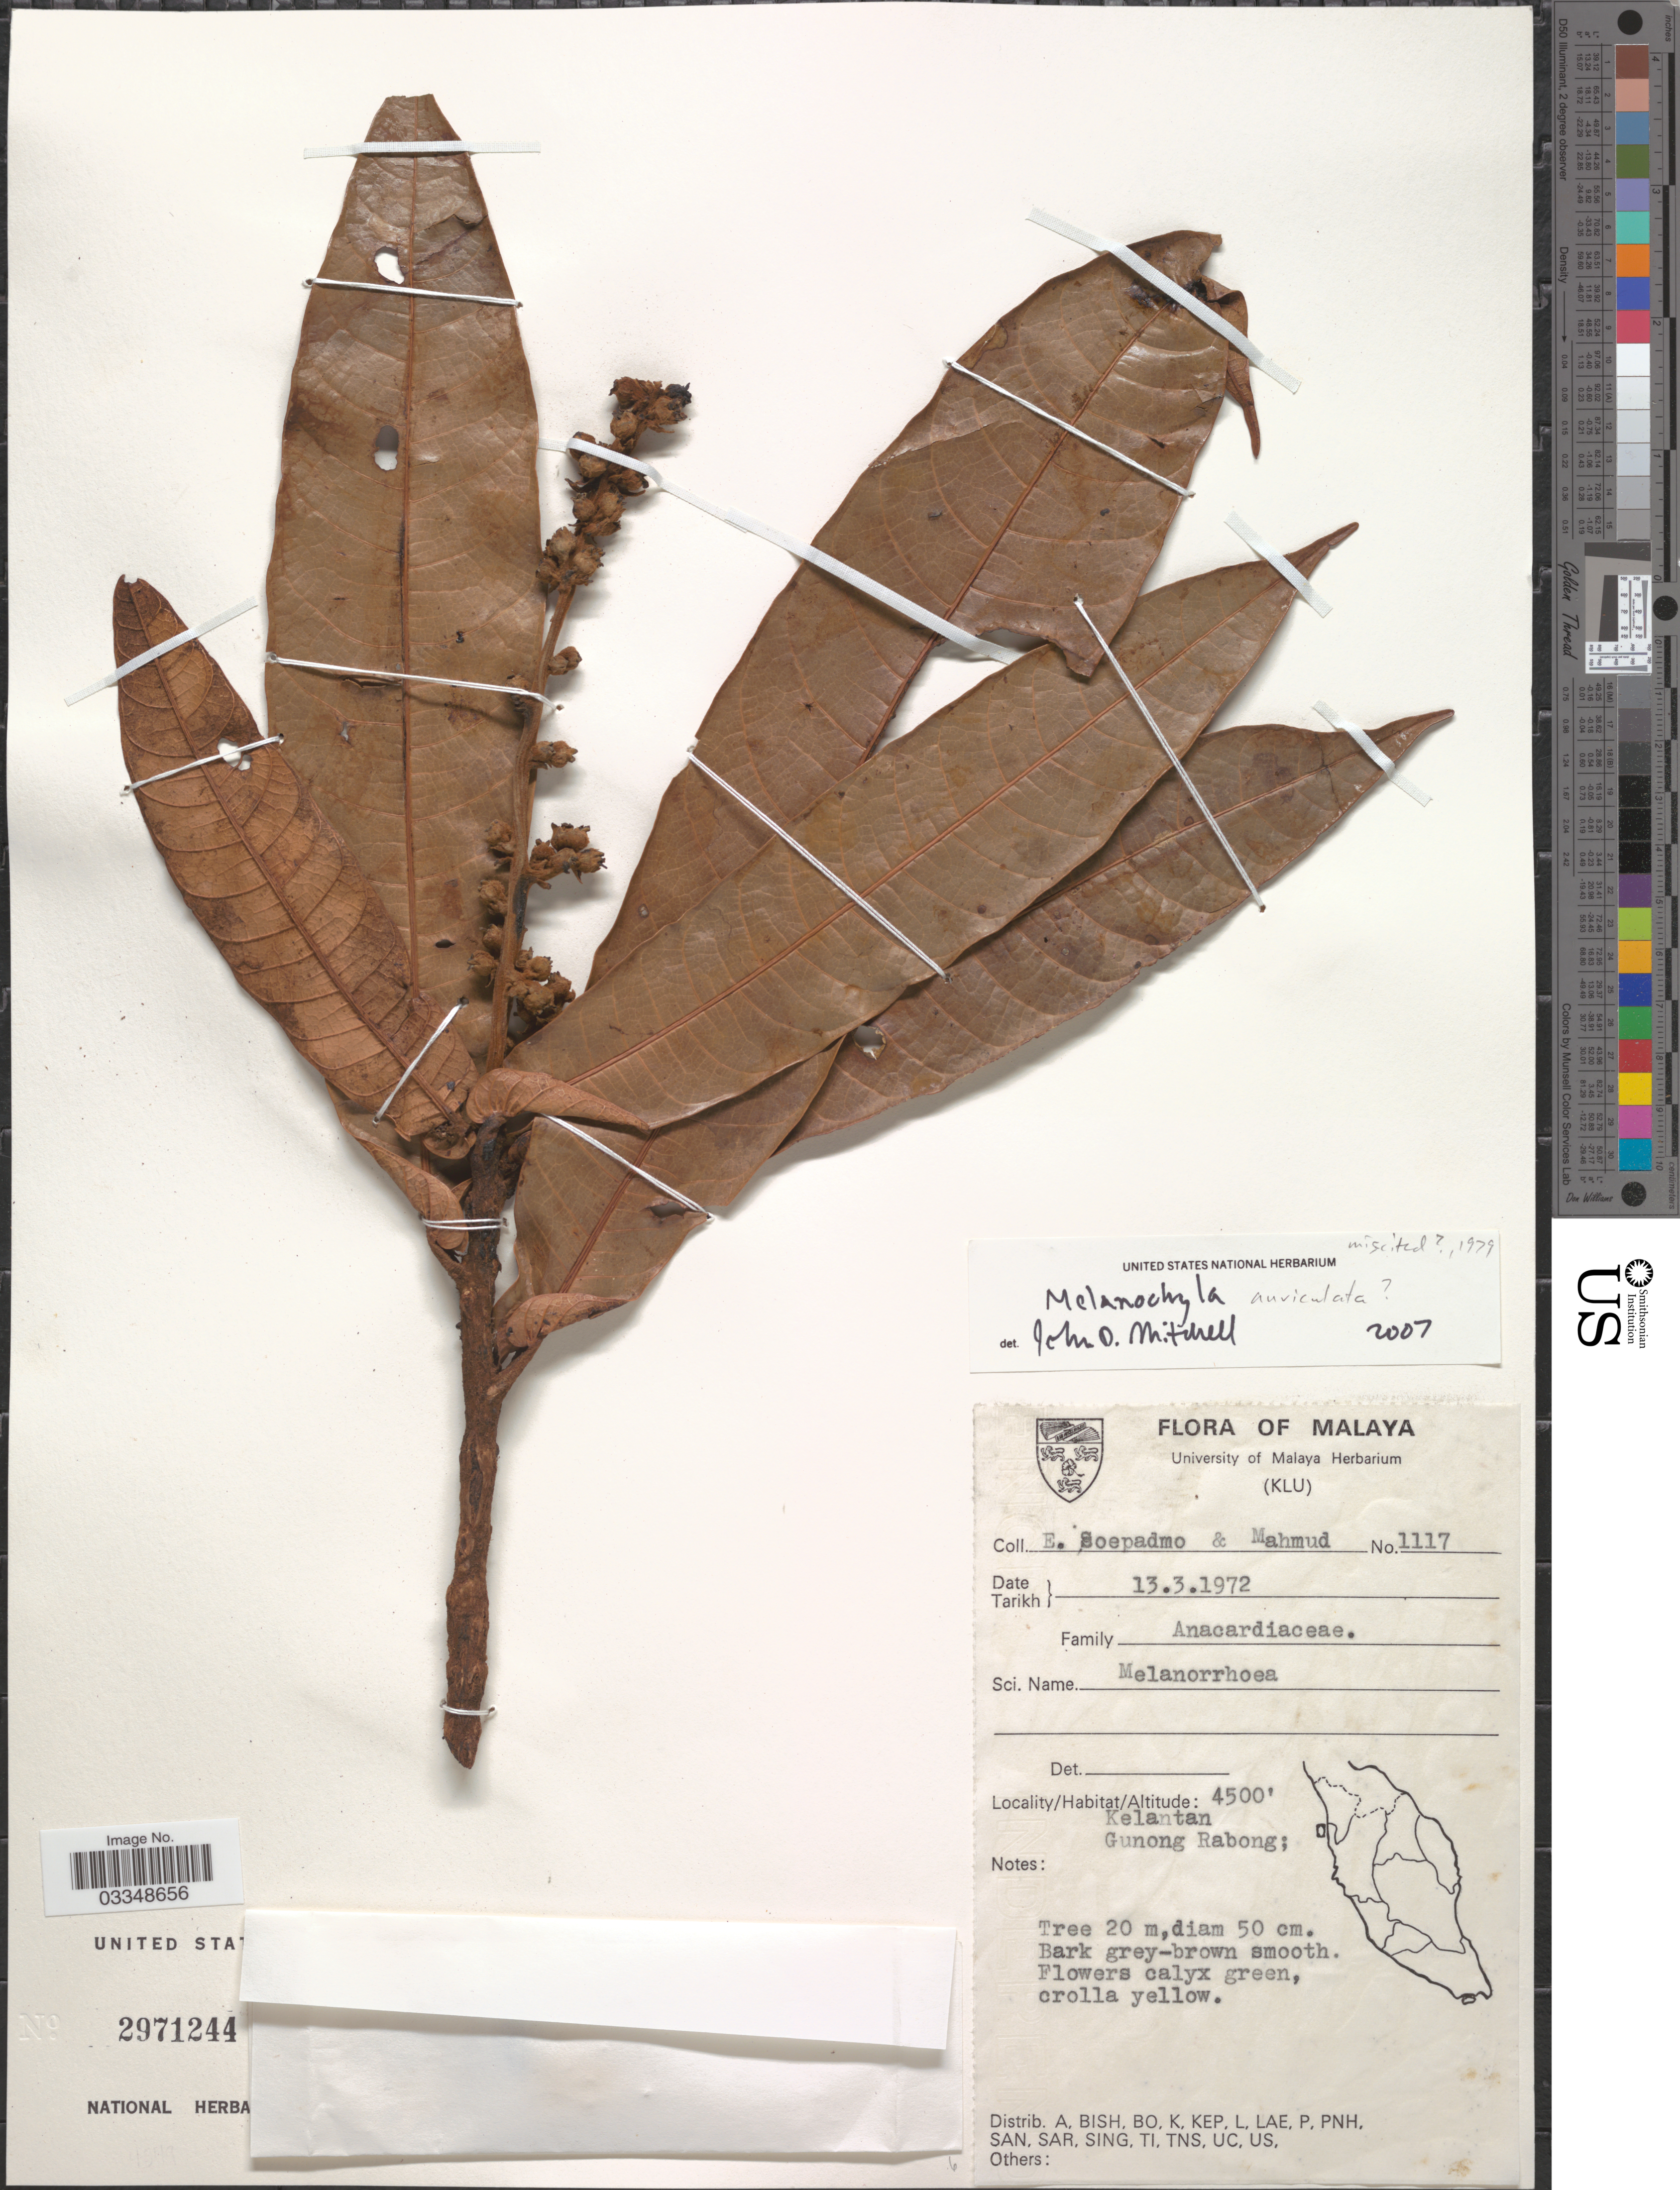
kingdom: Plantae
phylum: Tracheophyta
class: Magnoliopsida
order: Sapindales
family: Anacardiaceae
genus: Melanochyla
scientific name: Melanochyla auriculata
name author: Hook. f.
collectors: E. Soepadmo & -. Mahmud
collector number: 1117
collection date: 1972-03-13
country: Malaysia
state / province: Kelantan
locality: Gunong Rabong.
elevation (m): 1372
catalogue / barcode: US 2971244